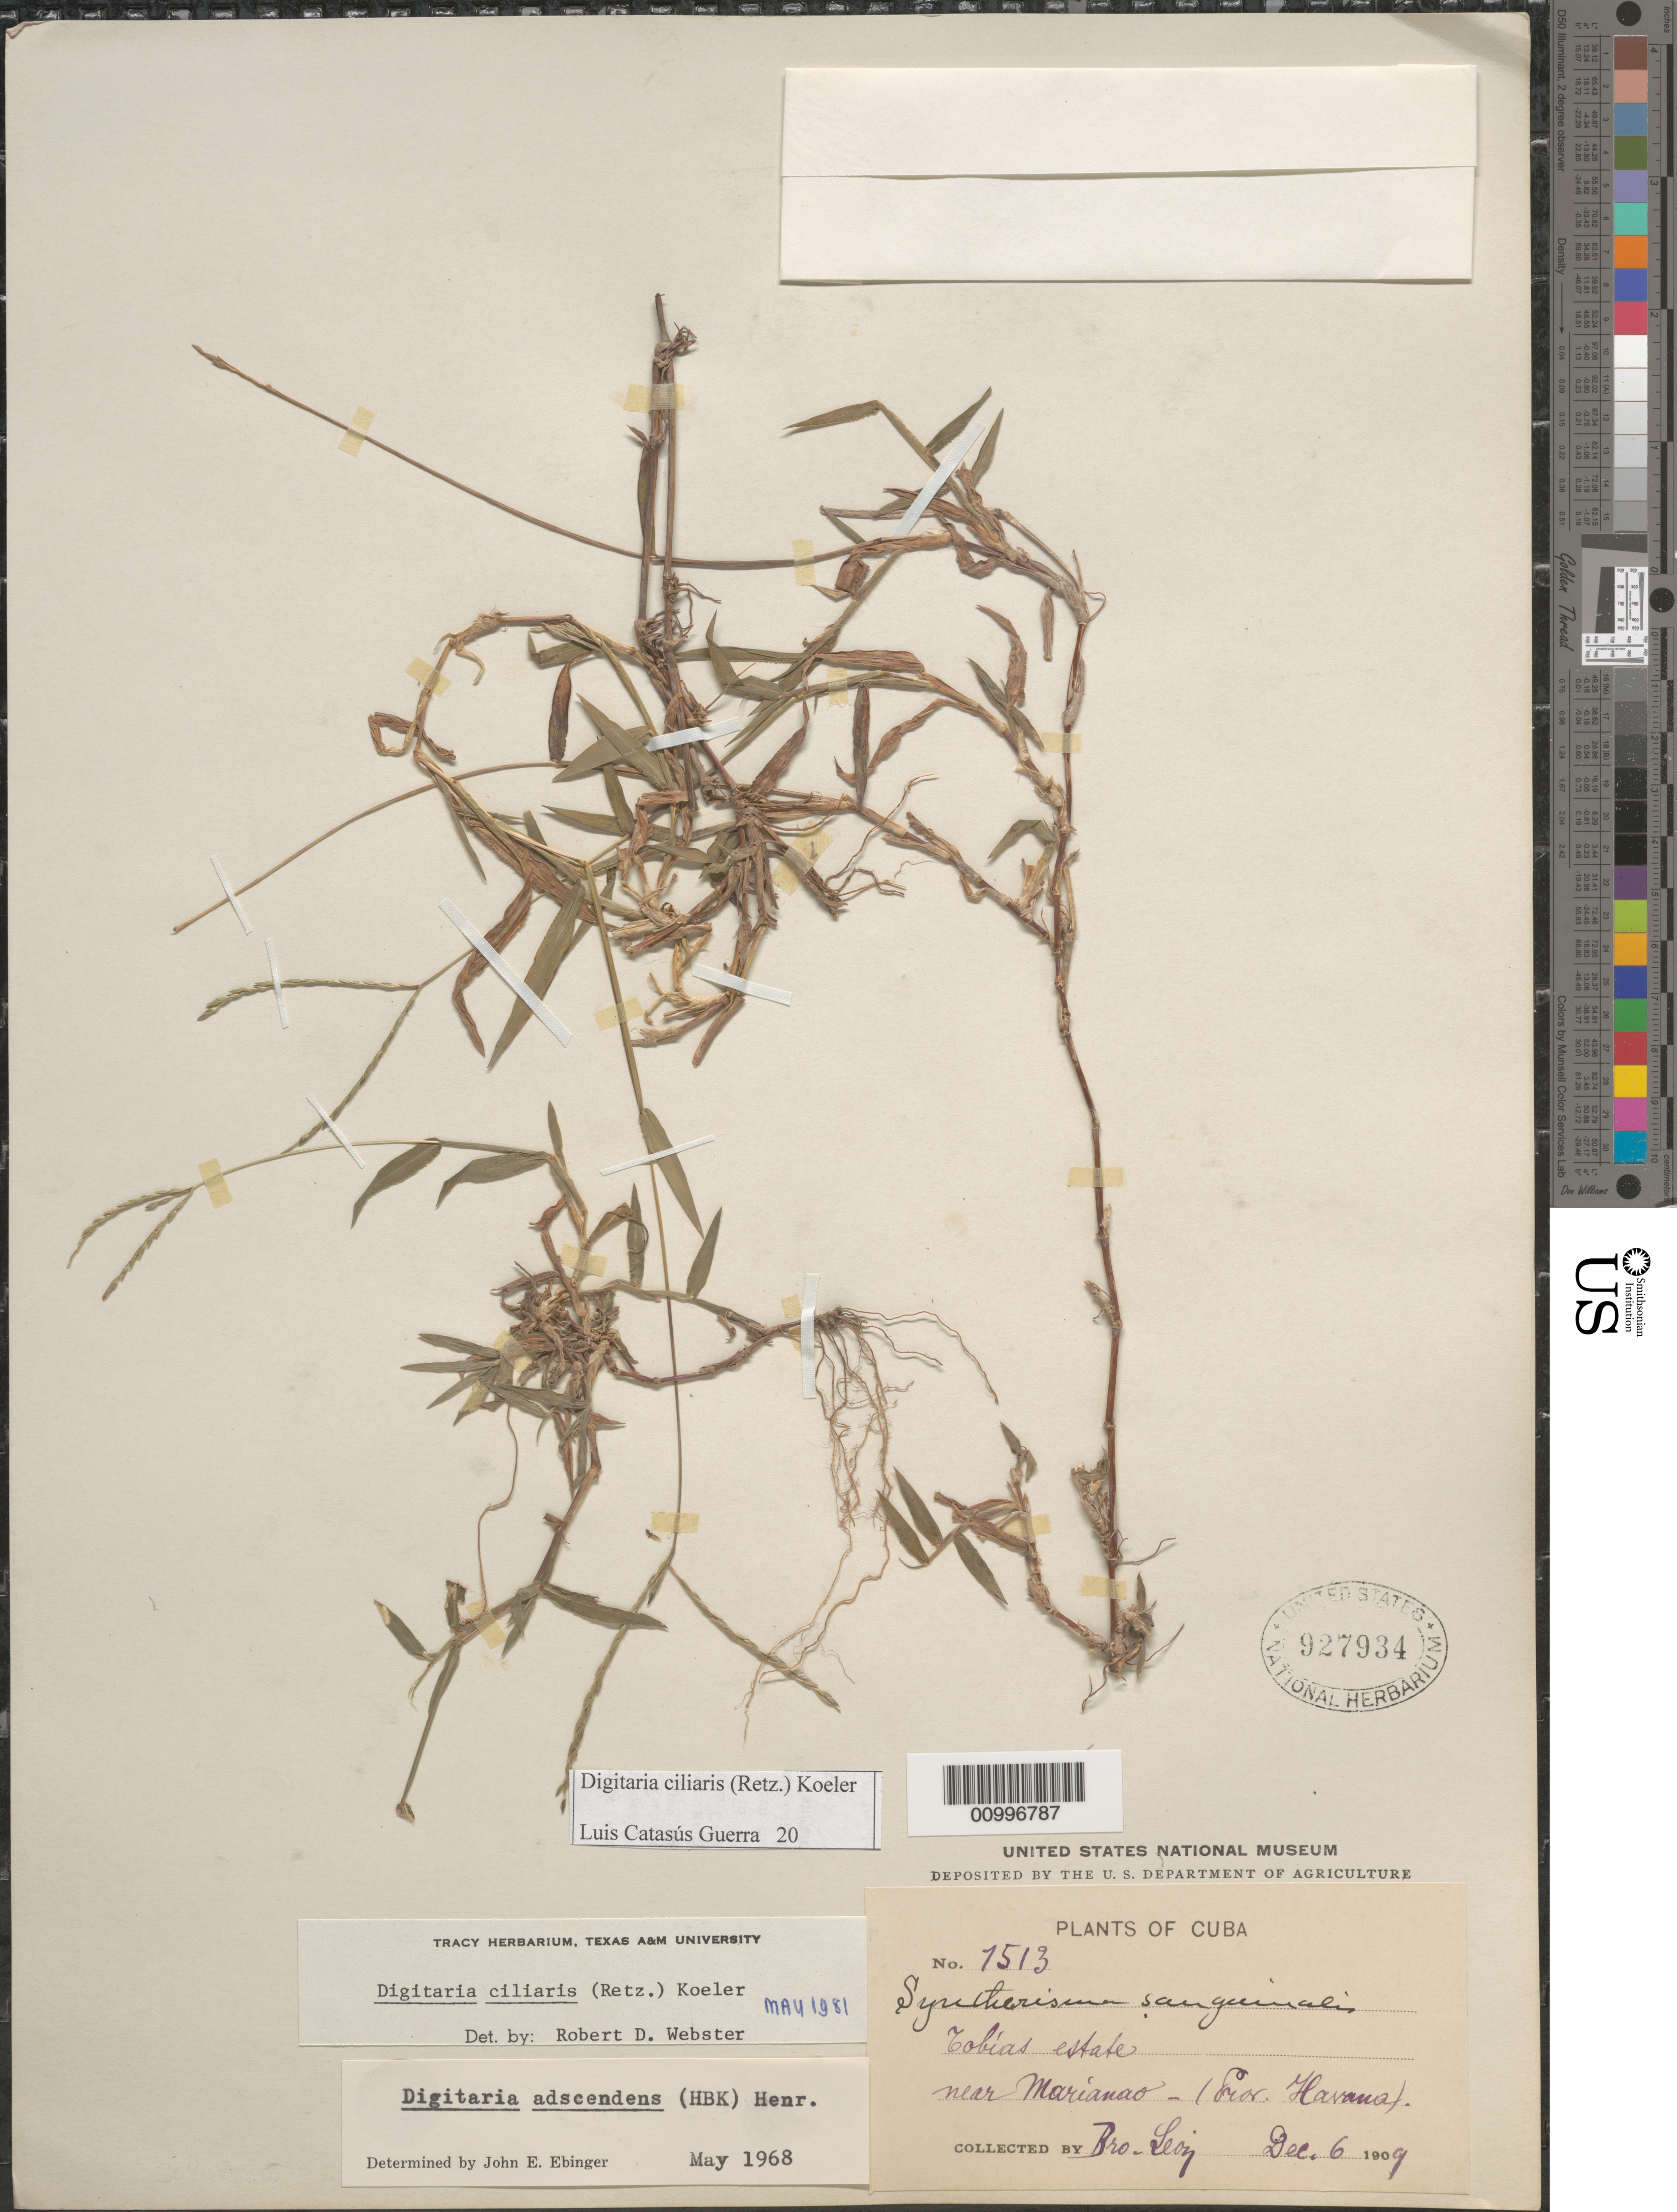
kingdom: Plantae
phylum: Tracheophyta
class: Liliopsida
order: Poales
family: Poaceae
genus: Digitaria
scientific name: Digitaria ciliaris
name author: (Retz.) Koeler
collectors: Bro. León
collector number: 7153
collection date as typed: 06 Dec 1909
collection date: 1909-12-06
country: Cuba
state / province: La Habana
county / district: Municipio Playa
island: Cuba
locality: Playa de Marianao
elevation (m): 65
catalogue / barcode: US 927934